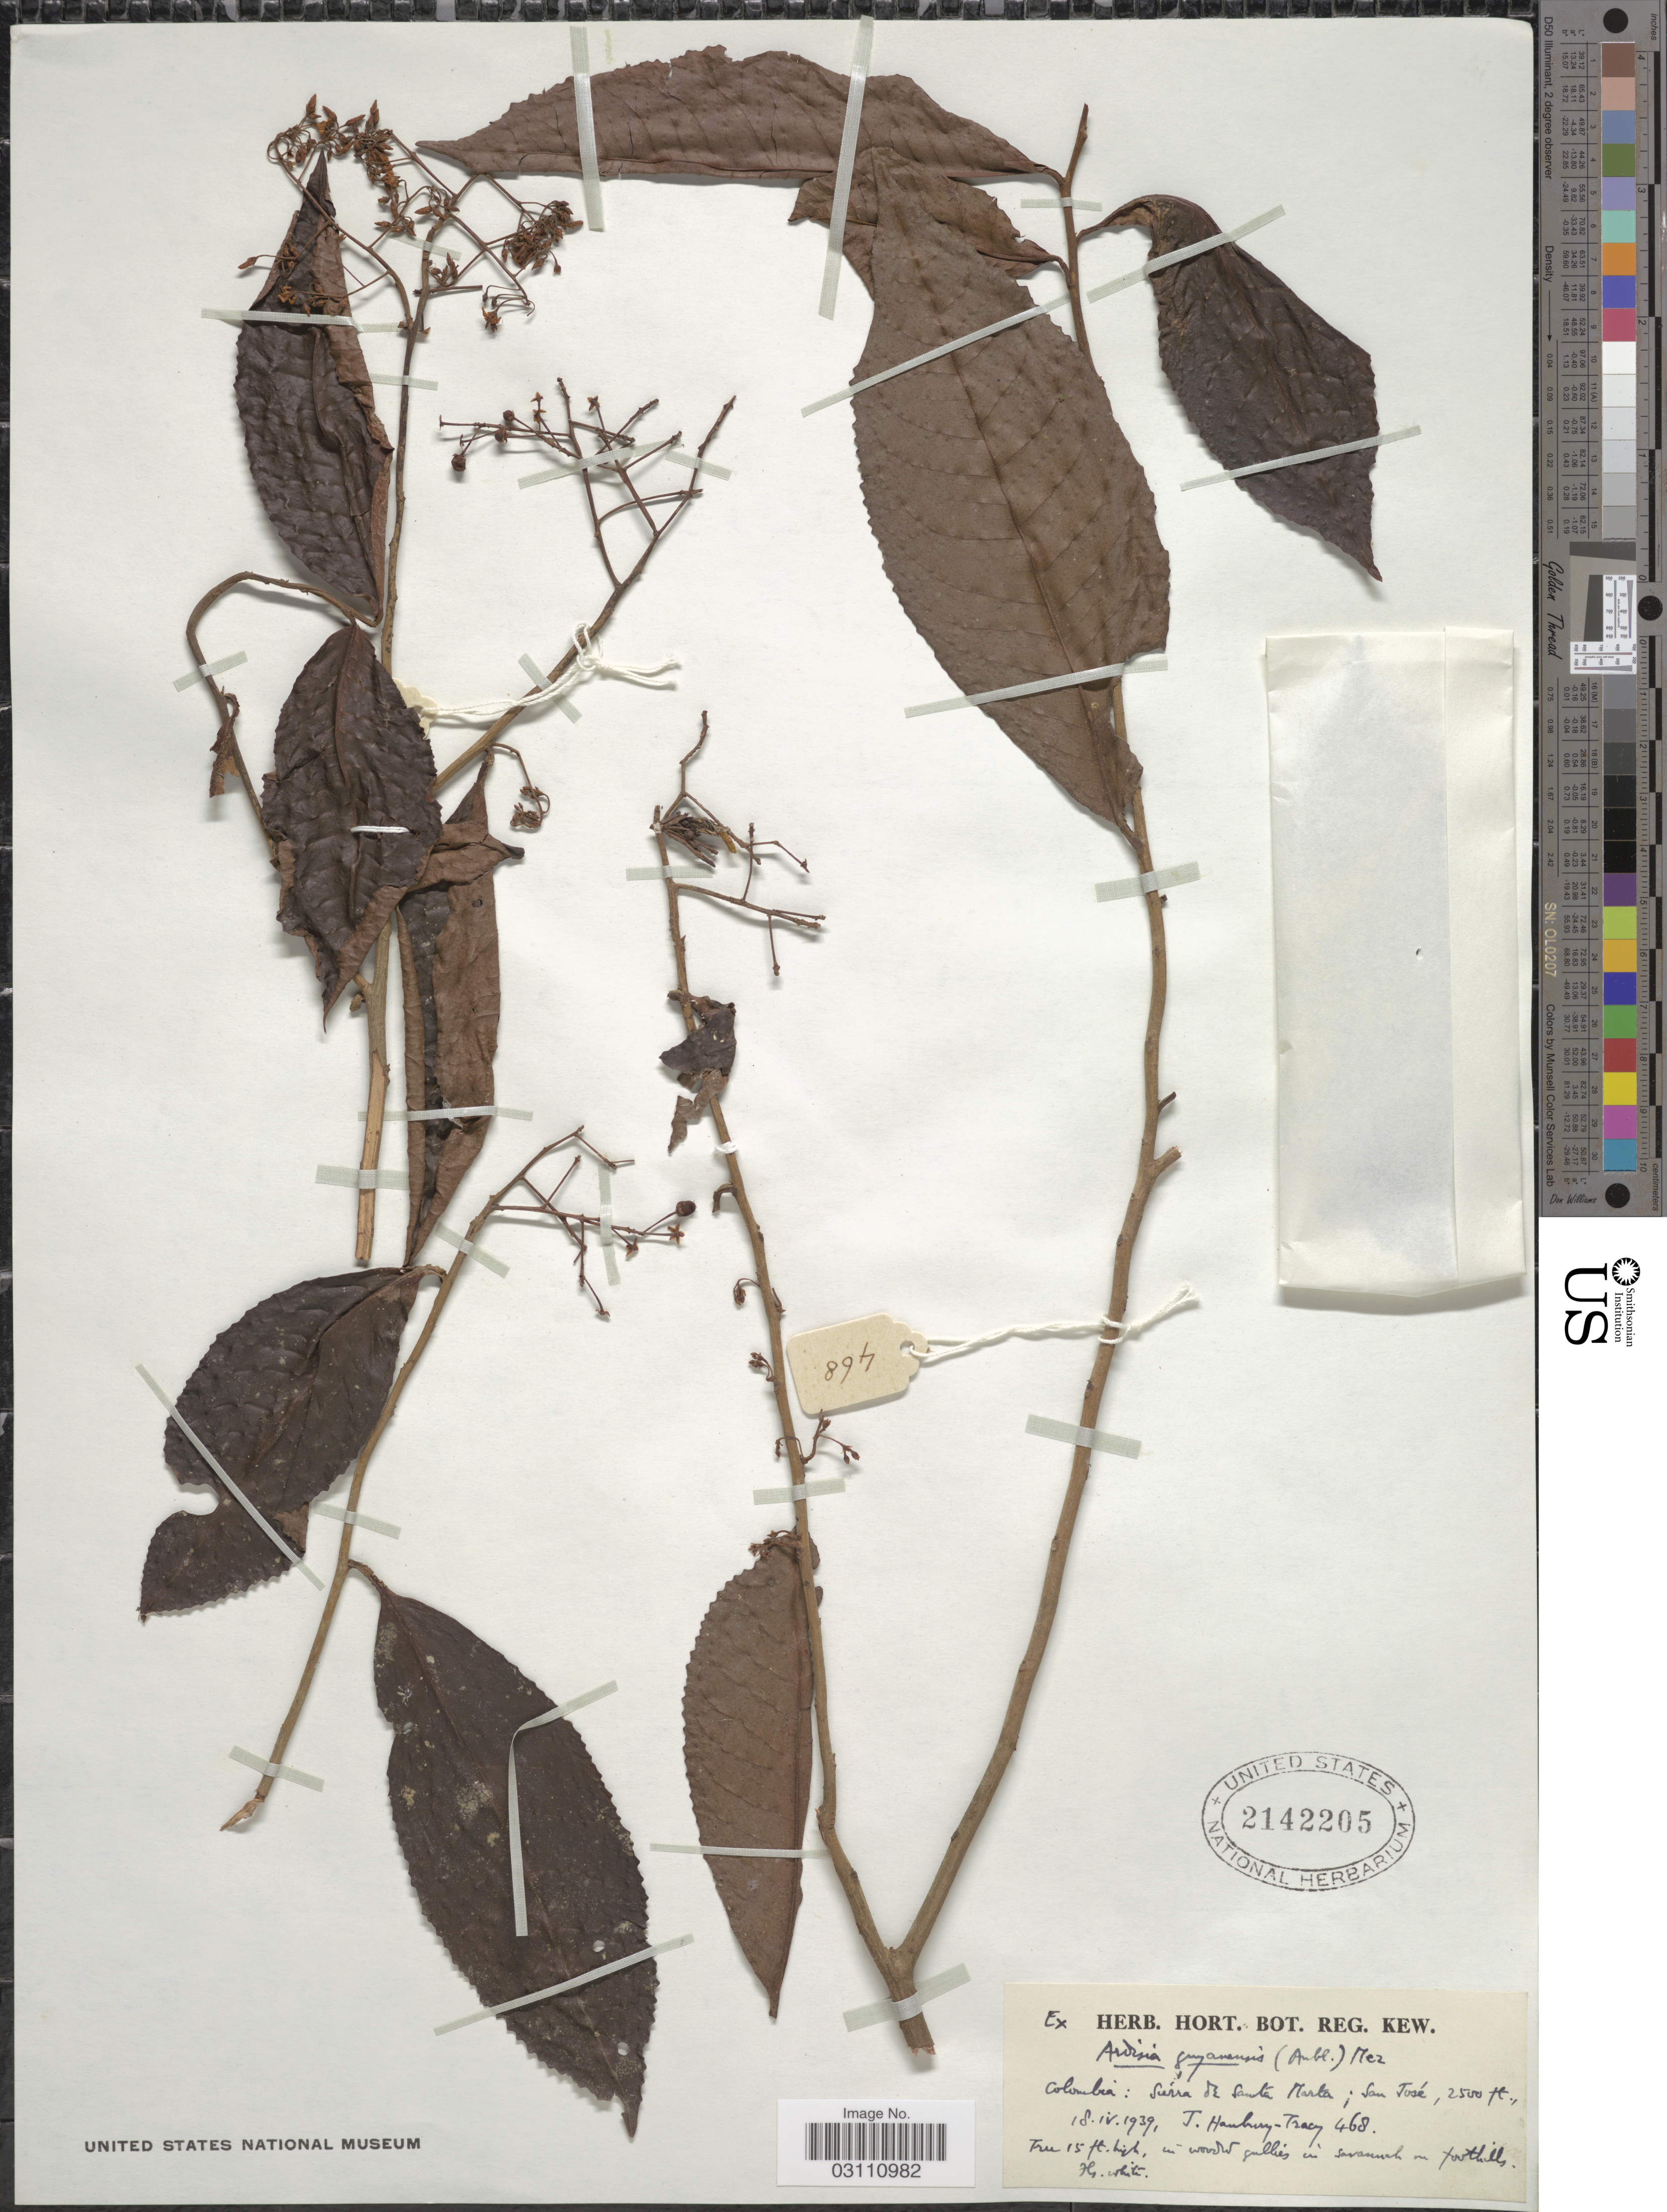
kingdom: Plantae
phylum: Tracheophyta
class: Magnoliopsida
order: Ericales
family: Primulaceae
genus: Ardisia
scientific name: Ardisia guianensis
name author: (Aubl.) Mez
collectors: J. Hanbury-Tracy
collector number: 468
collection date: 1939-04-18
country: Colombia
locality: Síerra de Santa Marta; San José.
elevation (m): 762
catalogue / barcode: US 2142205